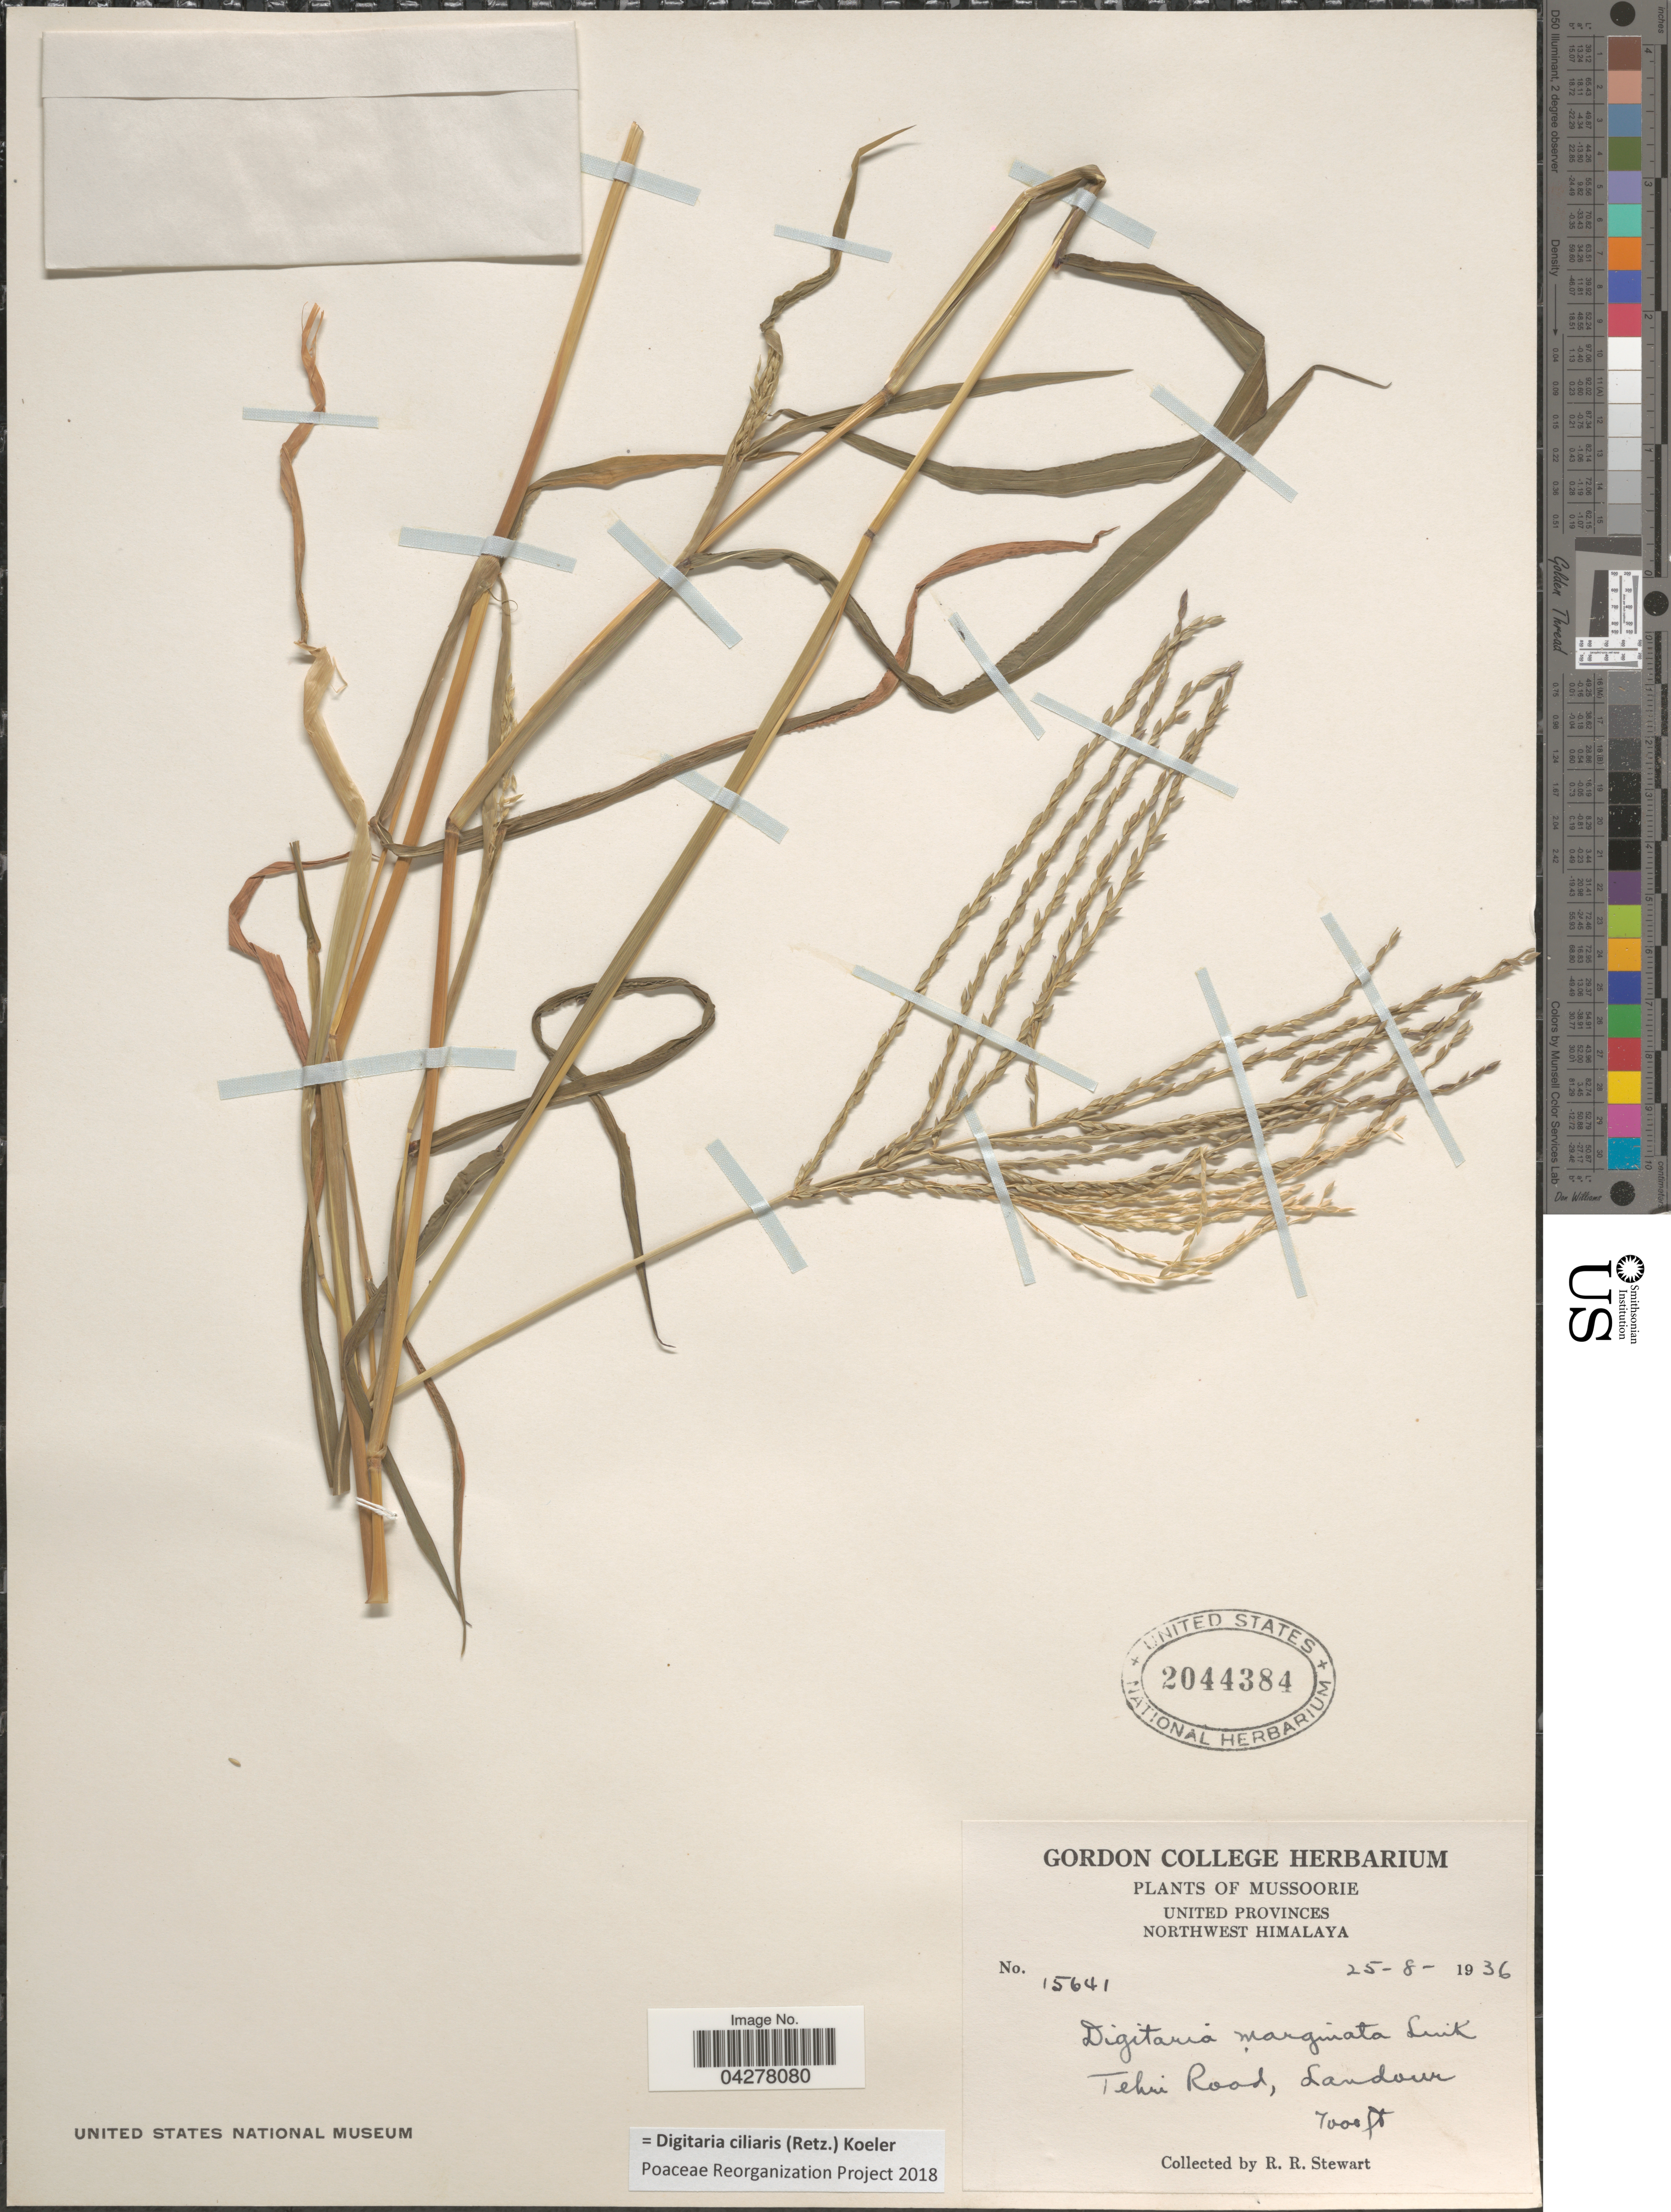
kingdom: Plantae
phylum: Tracheophyta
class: Liliopsida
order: Poales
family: Poaceae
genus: Digitaria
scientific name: Digitaria ciliaris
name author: (Retz.) Koeler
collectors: R. Stewart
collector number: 15641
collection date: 1936-08-25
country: India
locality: Mussoorie. United Provinces. Northwest Himalaya. Tehri Road, Landour.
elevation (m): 2134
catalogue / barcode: US 2044384